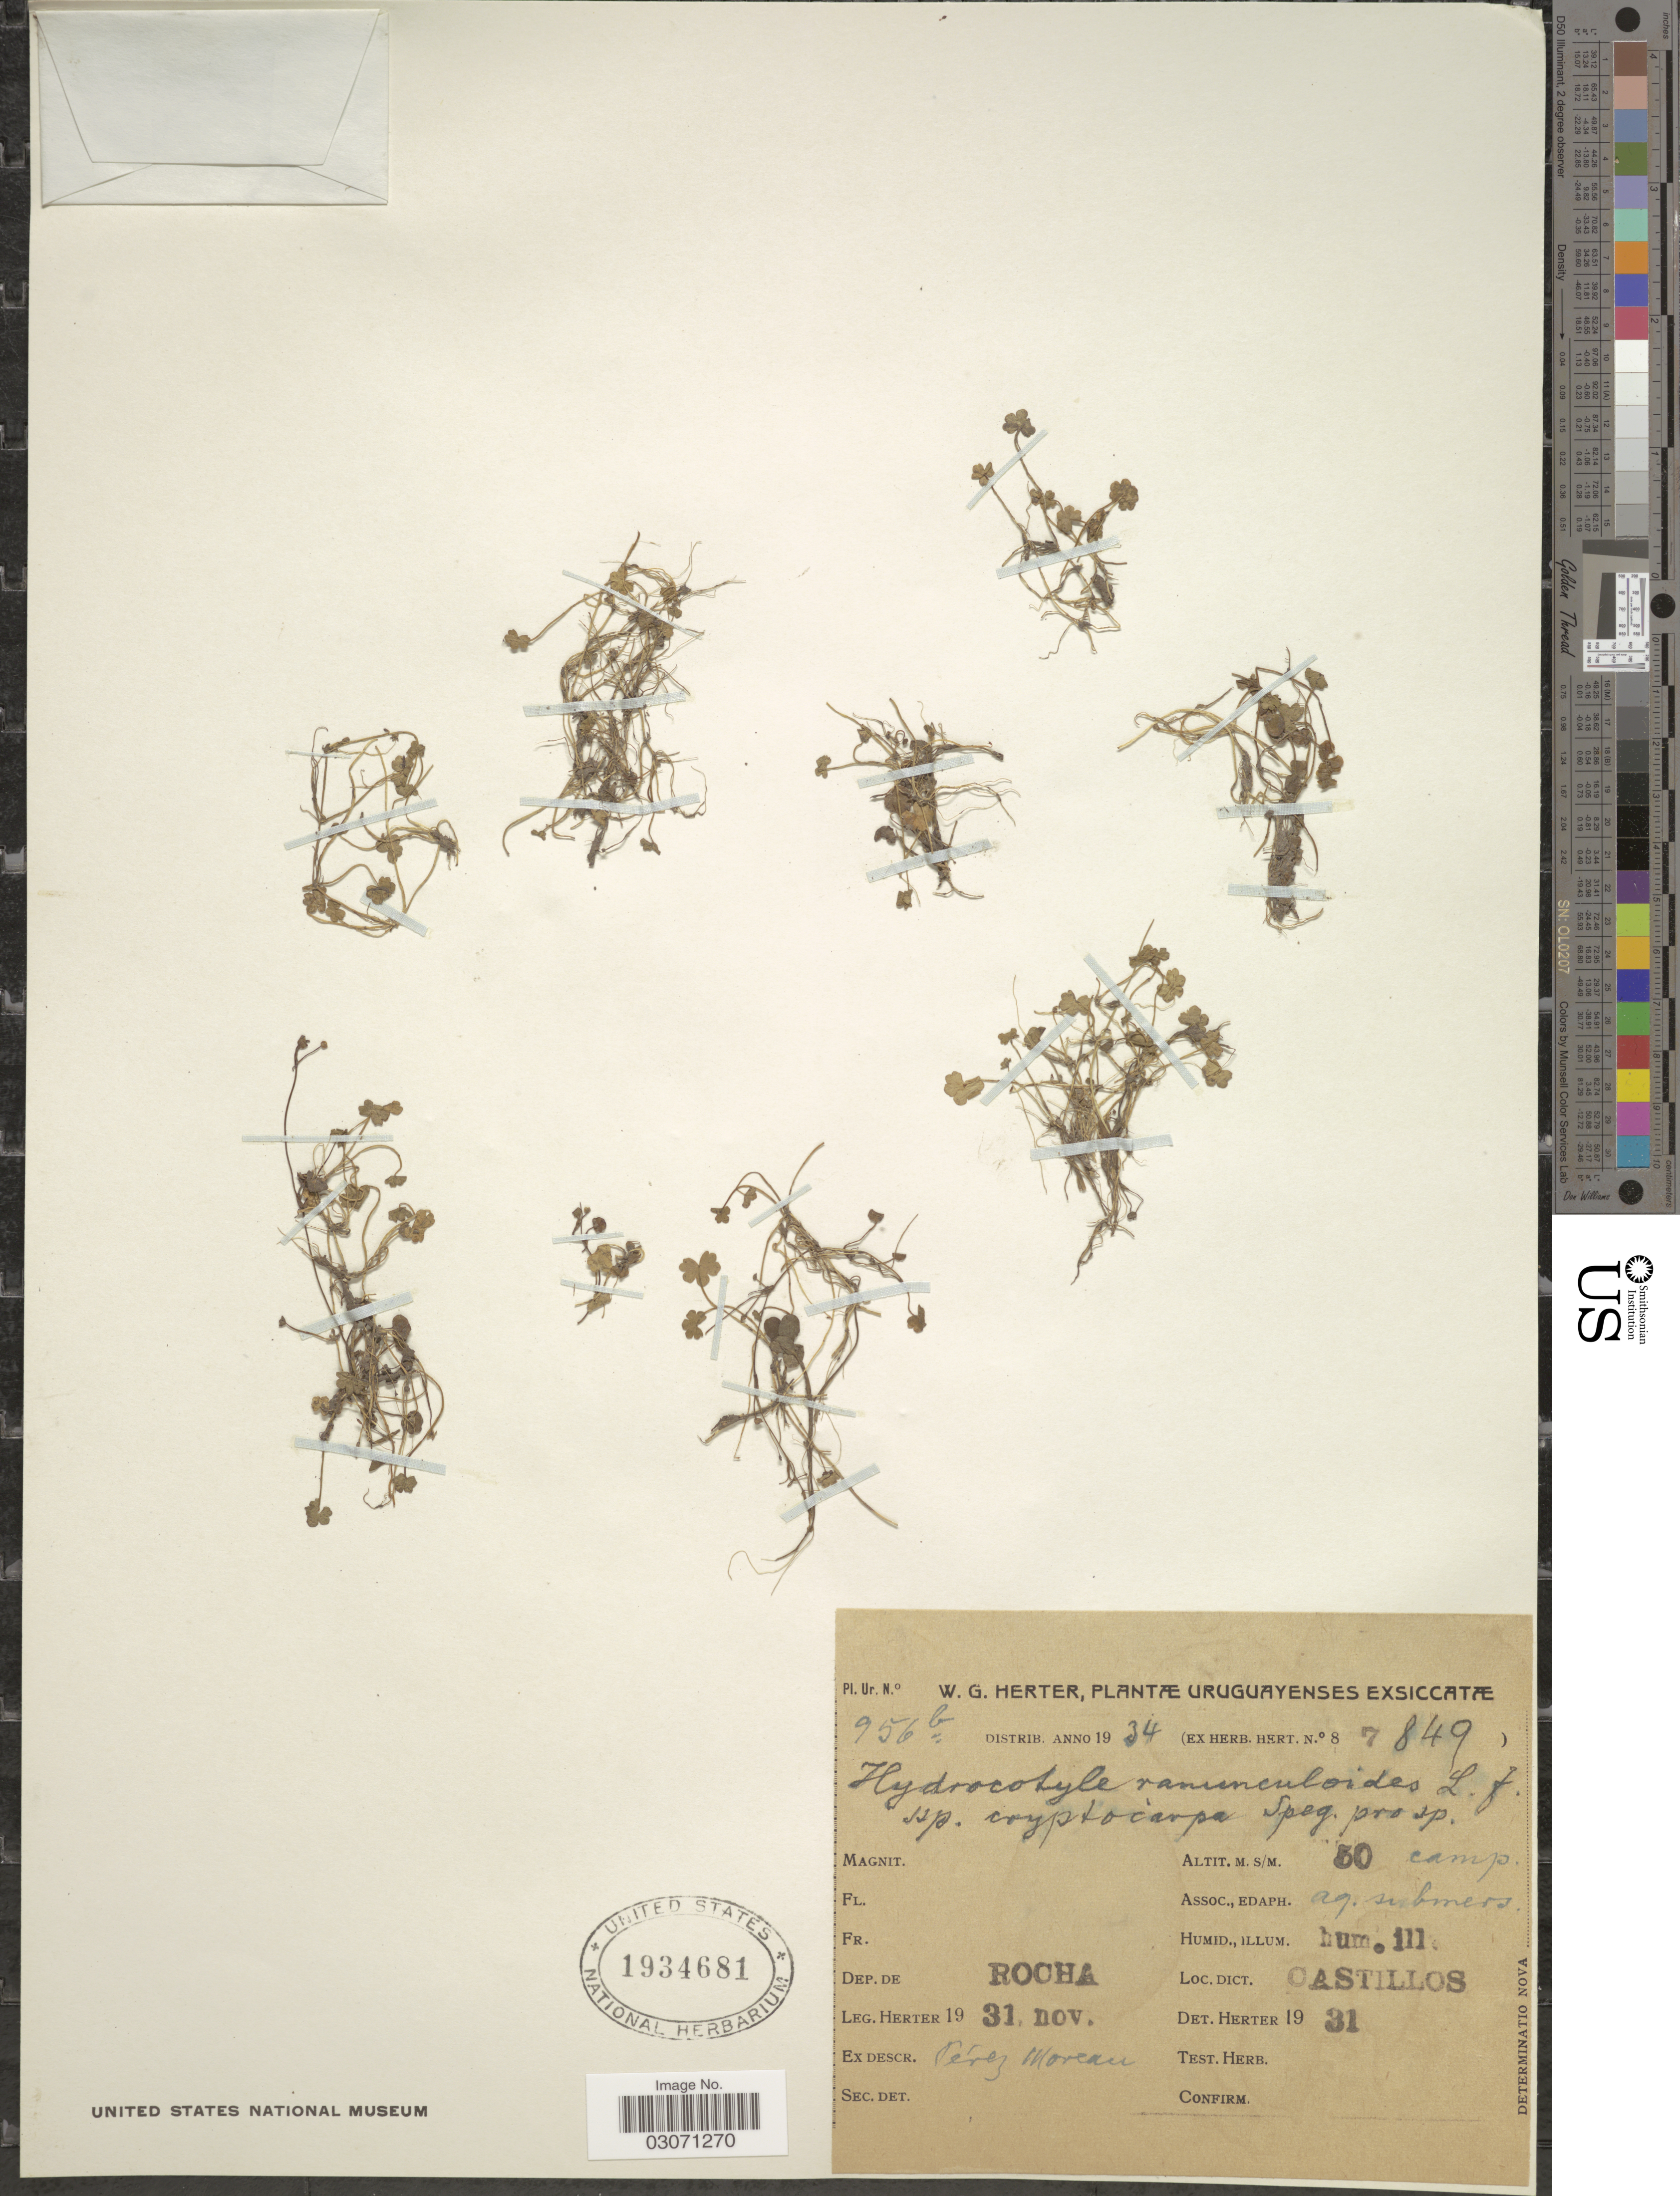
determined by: Mendoza, M.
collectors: W. G. Herter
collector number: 956 b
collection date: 1931-11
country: Uruguay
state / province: Rocha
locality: Dept. de Rocha, Castillos.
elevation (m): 50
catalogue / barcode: US 1934681